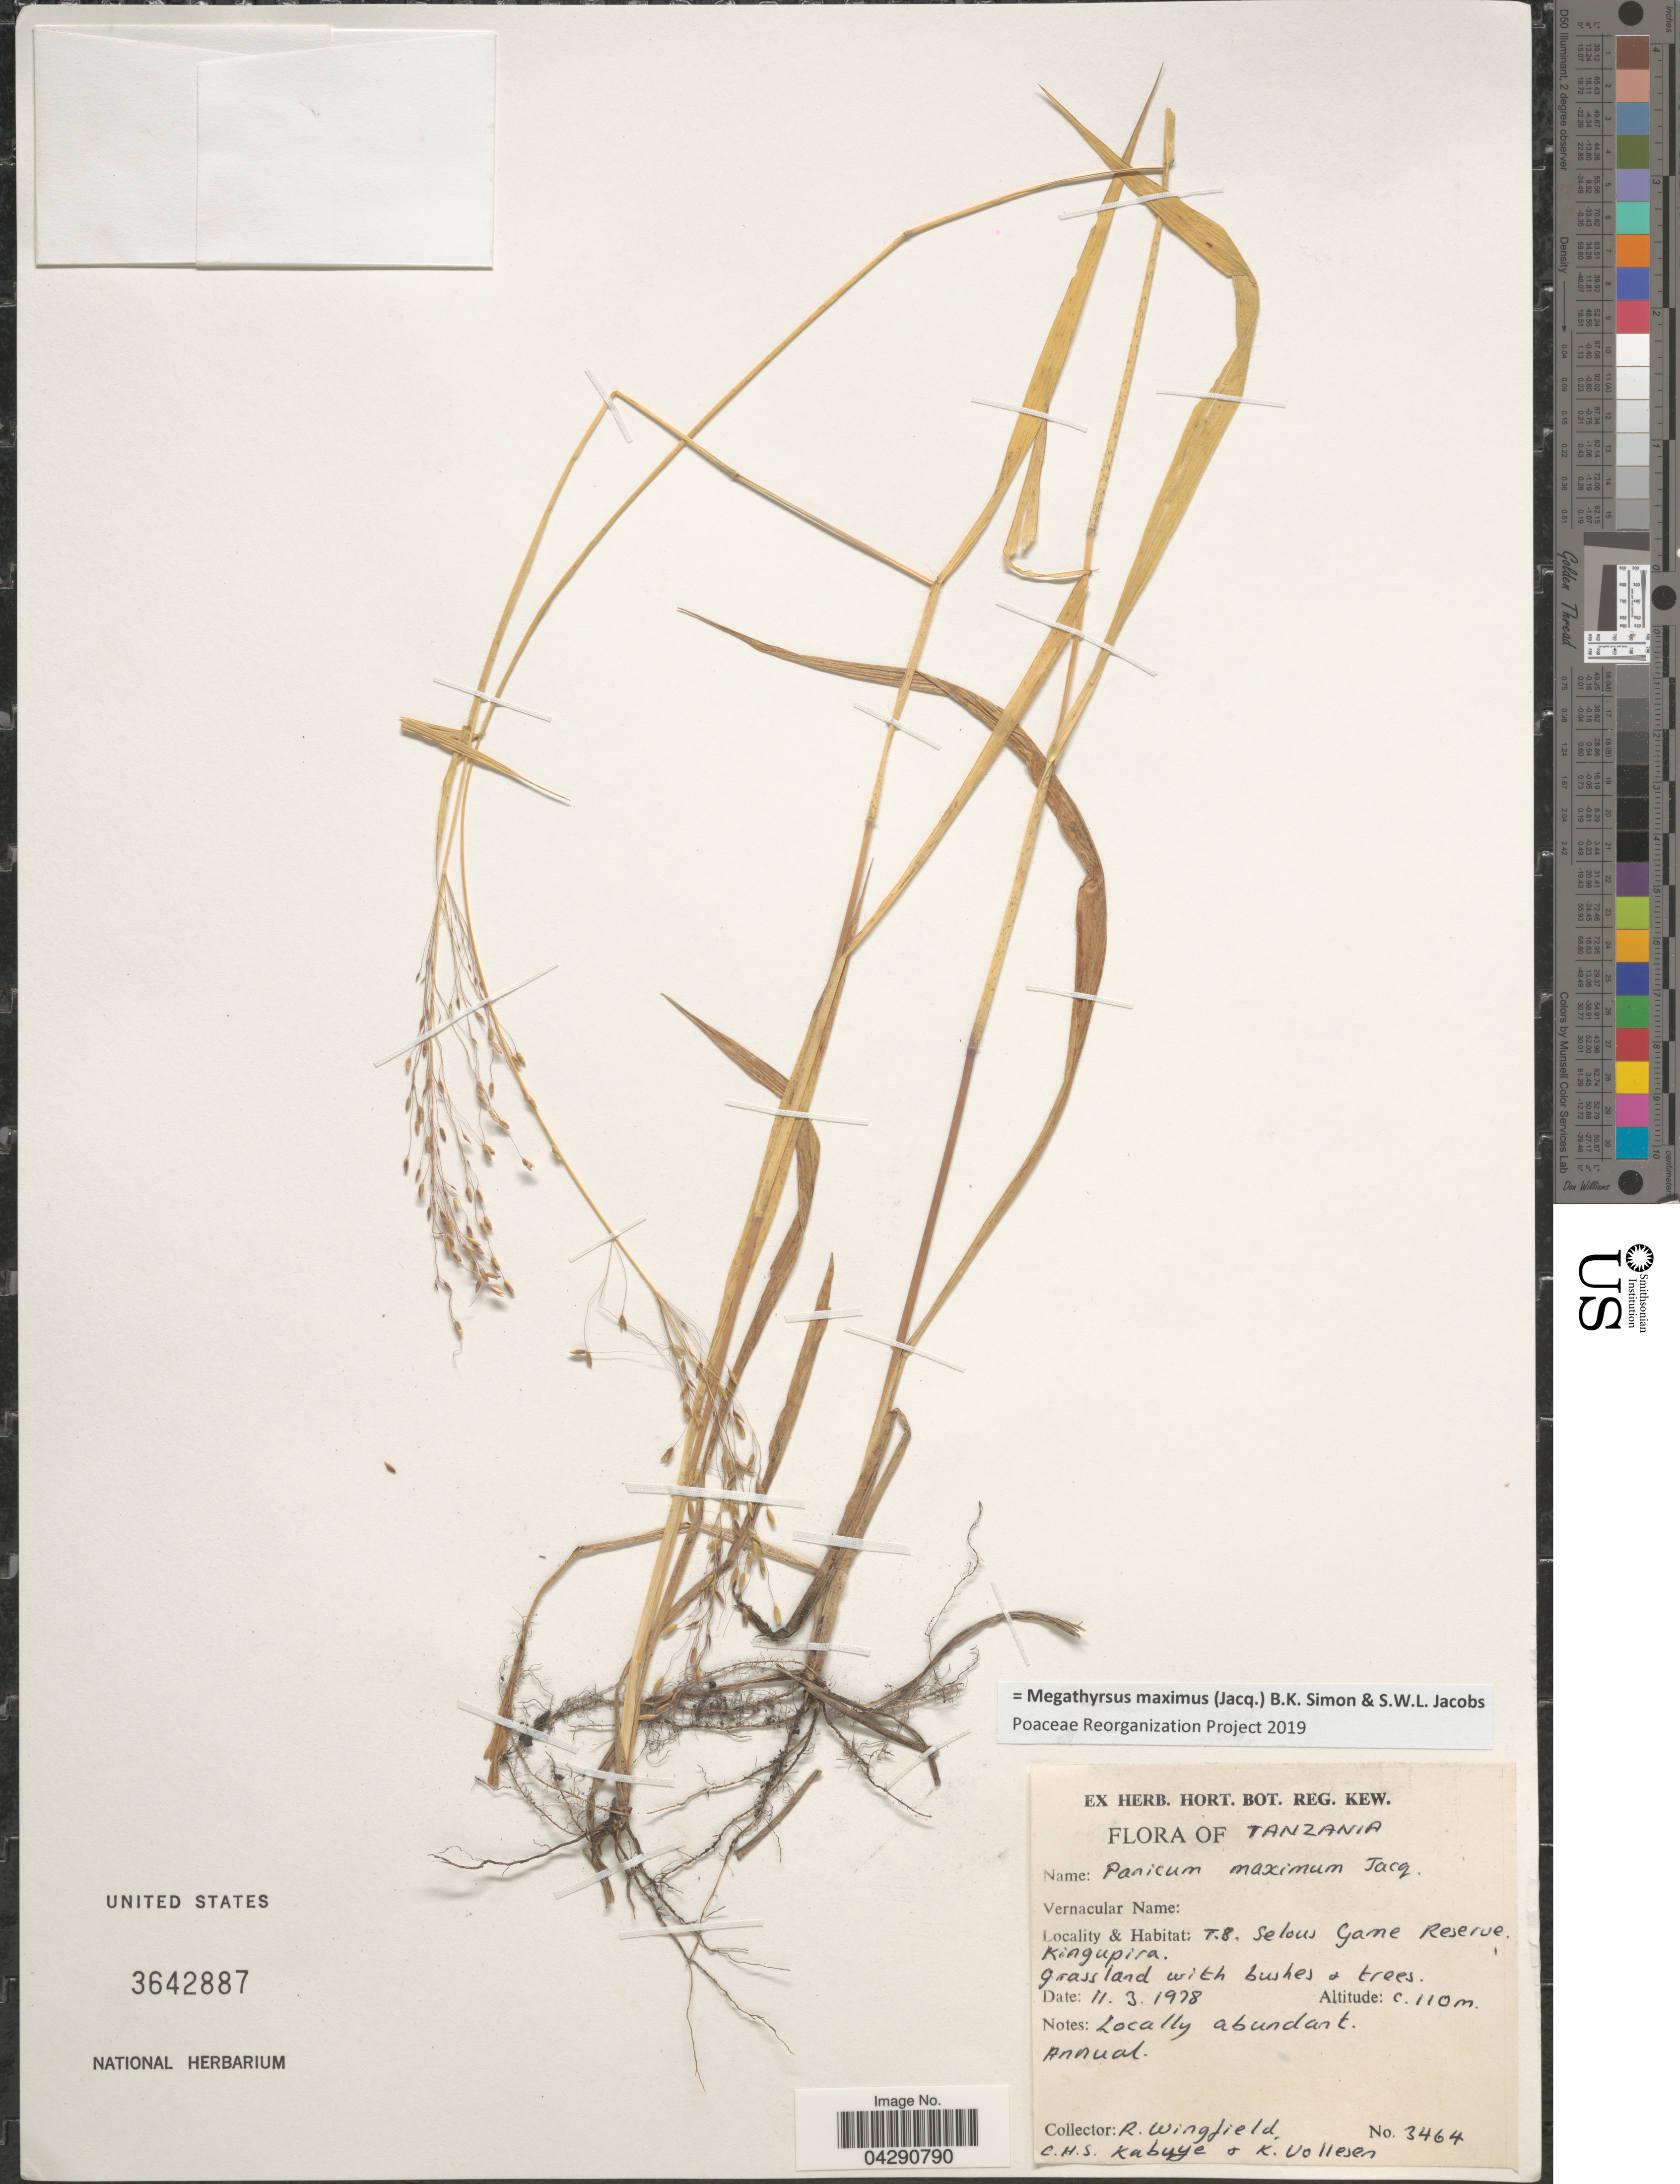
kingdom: Plantae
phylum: Tracheophyta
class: Liliopsida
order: Poales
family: Poaceae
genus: Megathyrsus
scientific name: Megathyrsus maximus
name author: (Jacq.) B.K. Simon & S.W.L. Jacobs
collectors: R. Wingfield, C. Kabuye & K. Vollesen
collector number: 3464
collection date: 1978-03-11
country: Tanzania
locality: T.8. Selous Game Reserve, Kingupira.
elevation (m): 110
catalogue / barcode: US 3642887